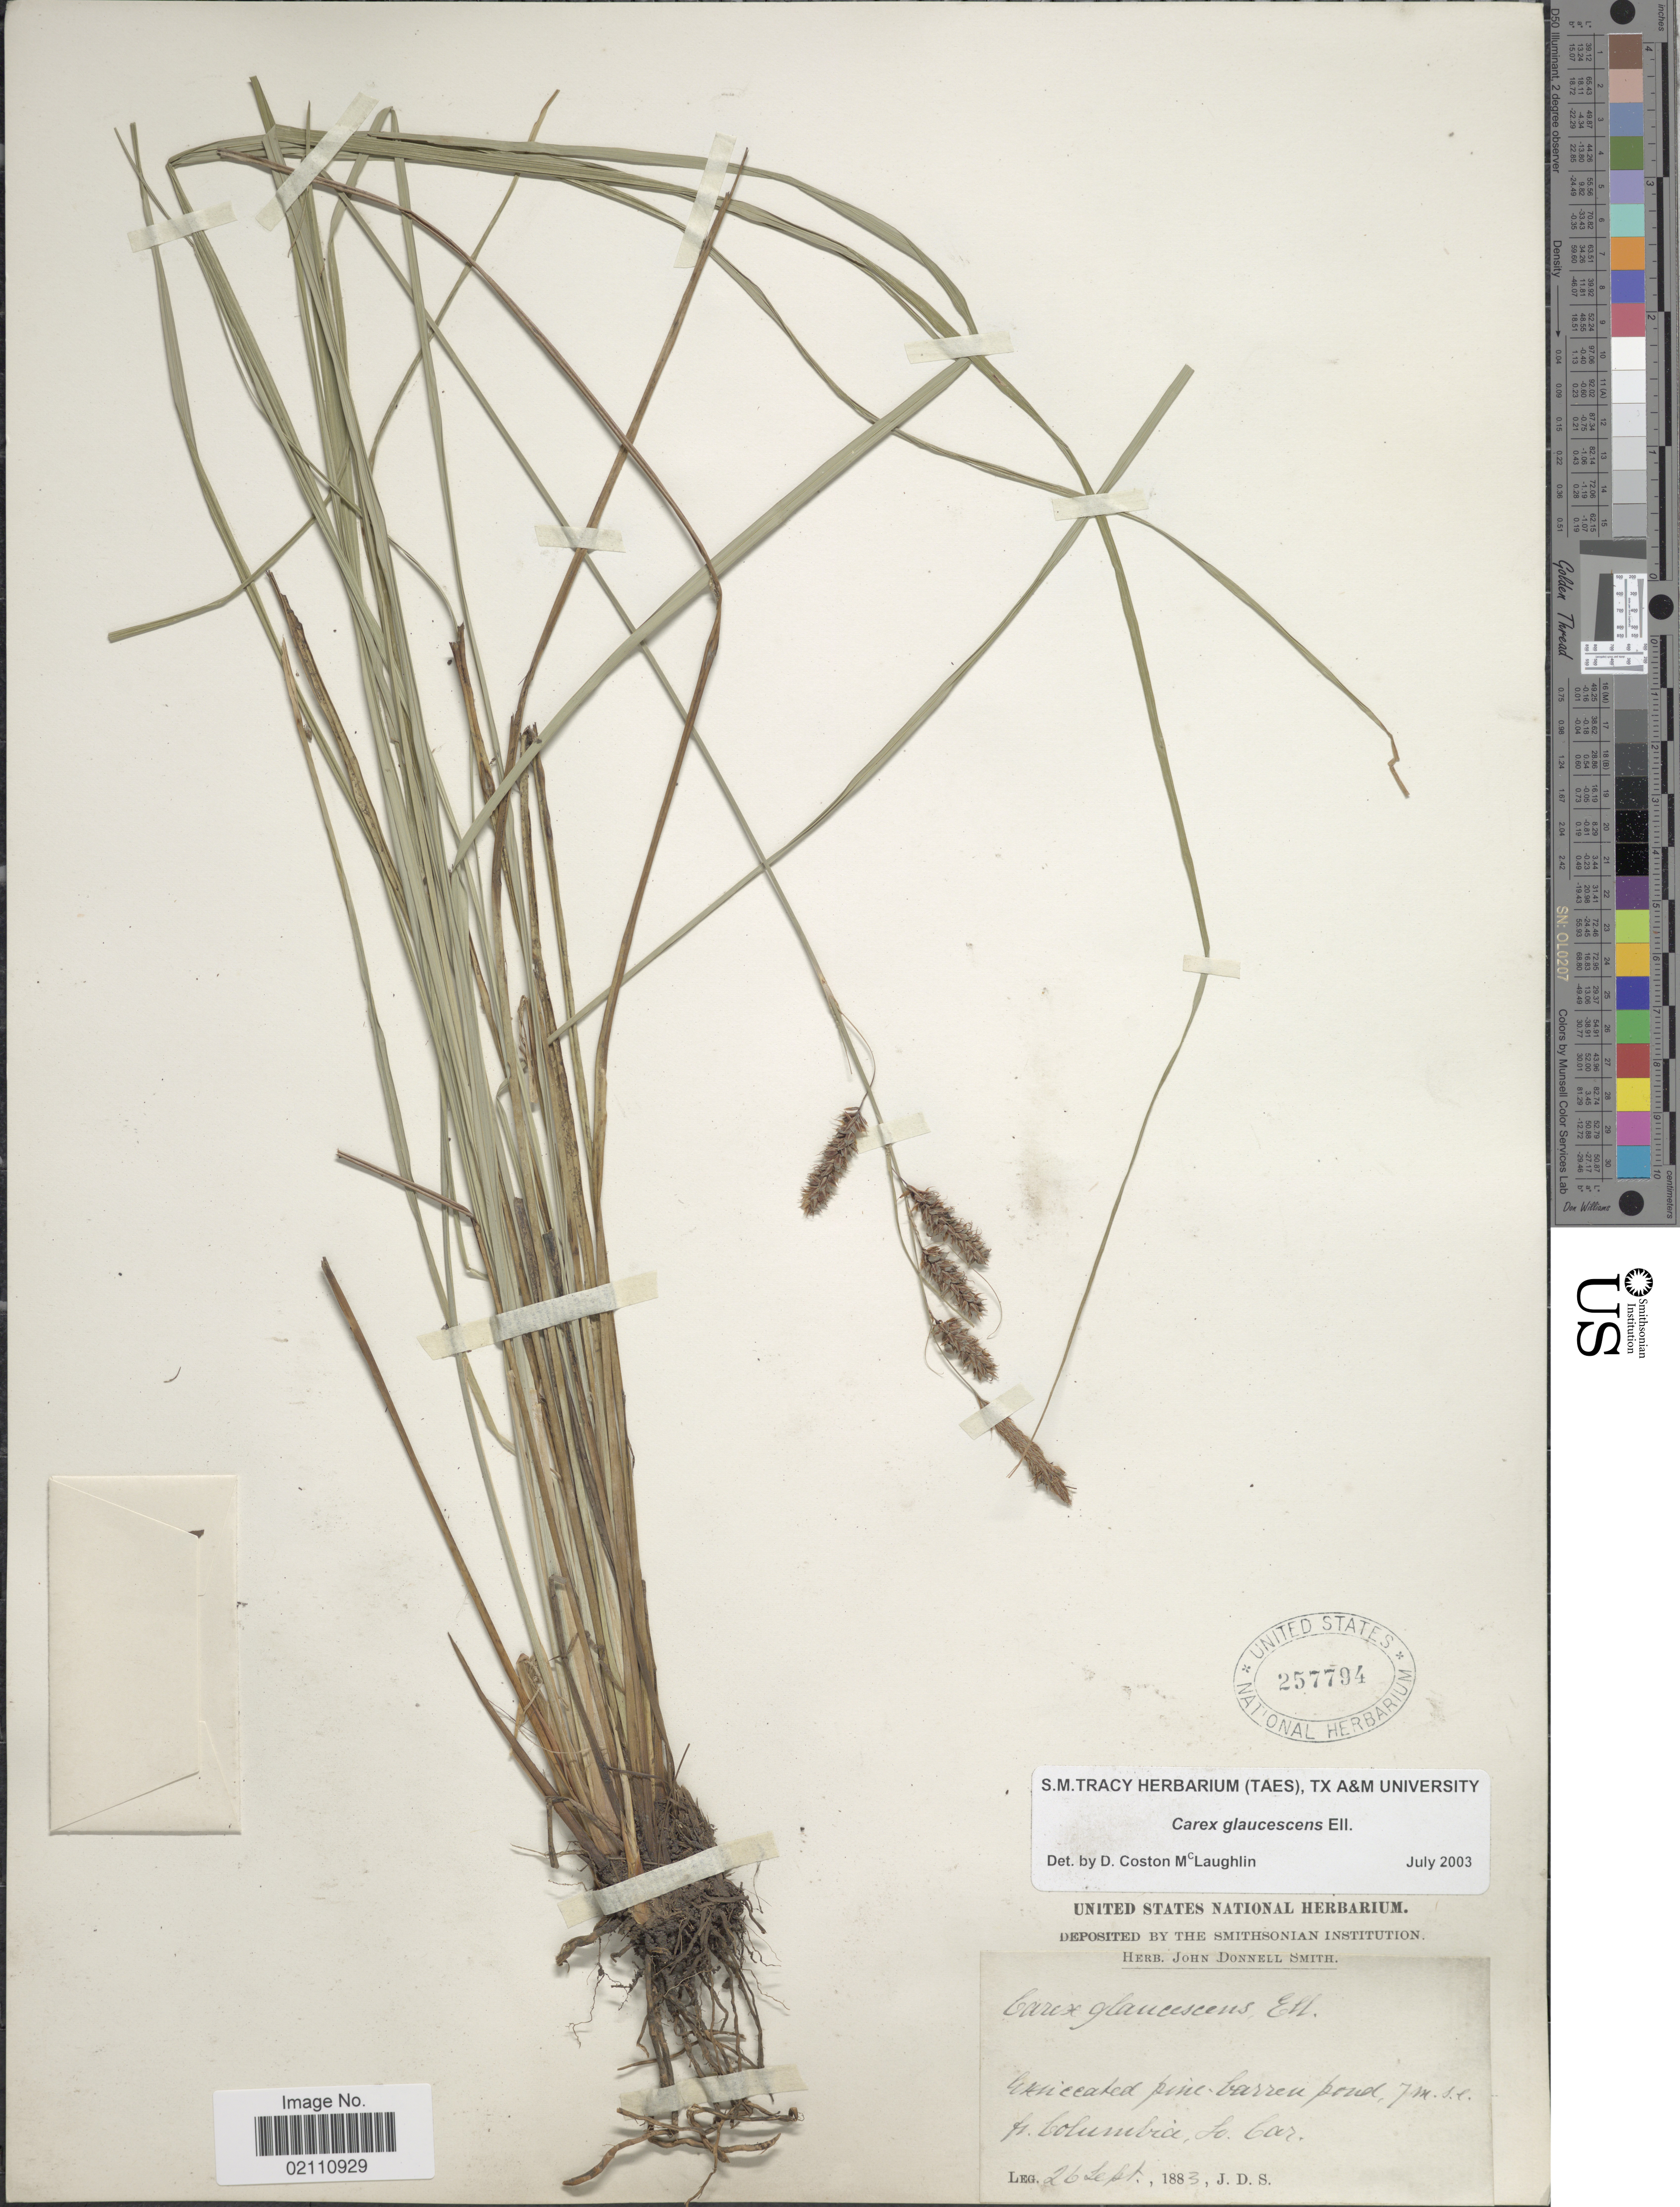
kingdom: Plantae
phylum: Tracheophyta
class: Liliopsida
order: Poales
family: Cyperaceae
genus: Carex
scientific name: Carex glaucescens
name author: Elliott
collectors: J. Donnell Smith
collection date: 1883-09-26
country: United States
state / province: South Carolina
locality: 7 mi. s.e. of Columbia, So. Car.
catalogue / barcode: US 257794